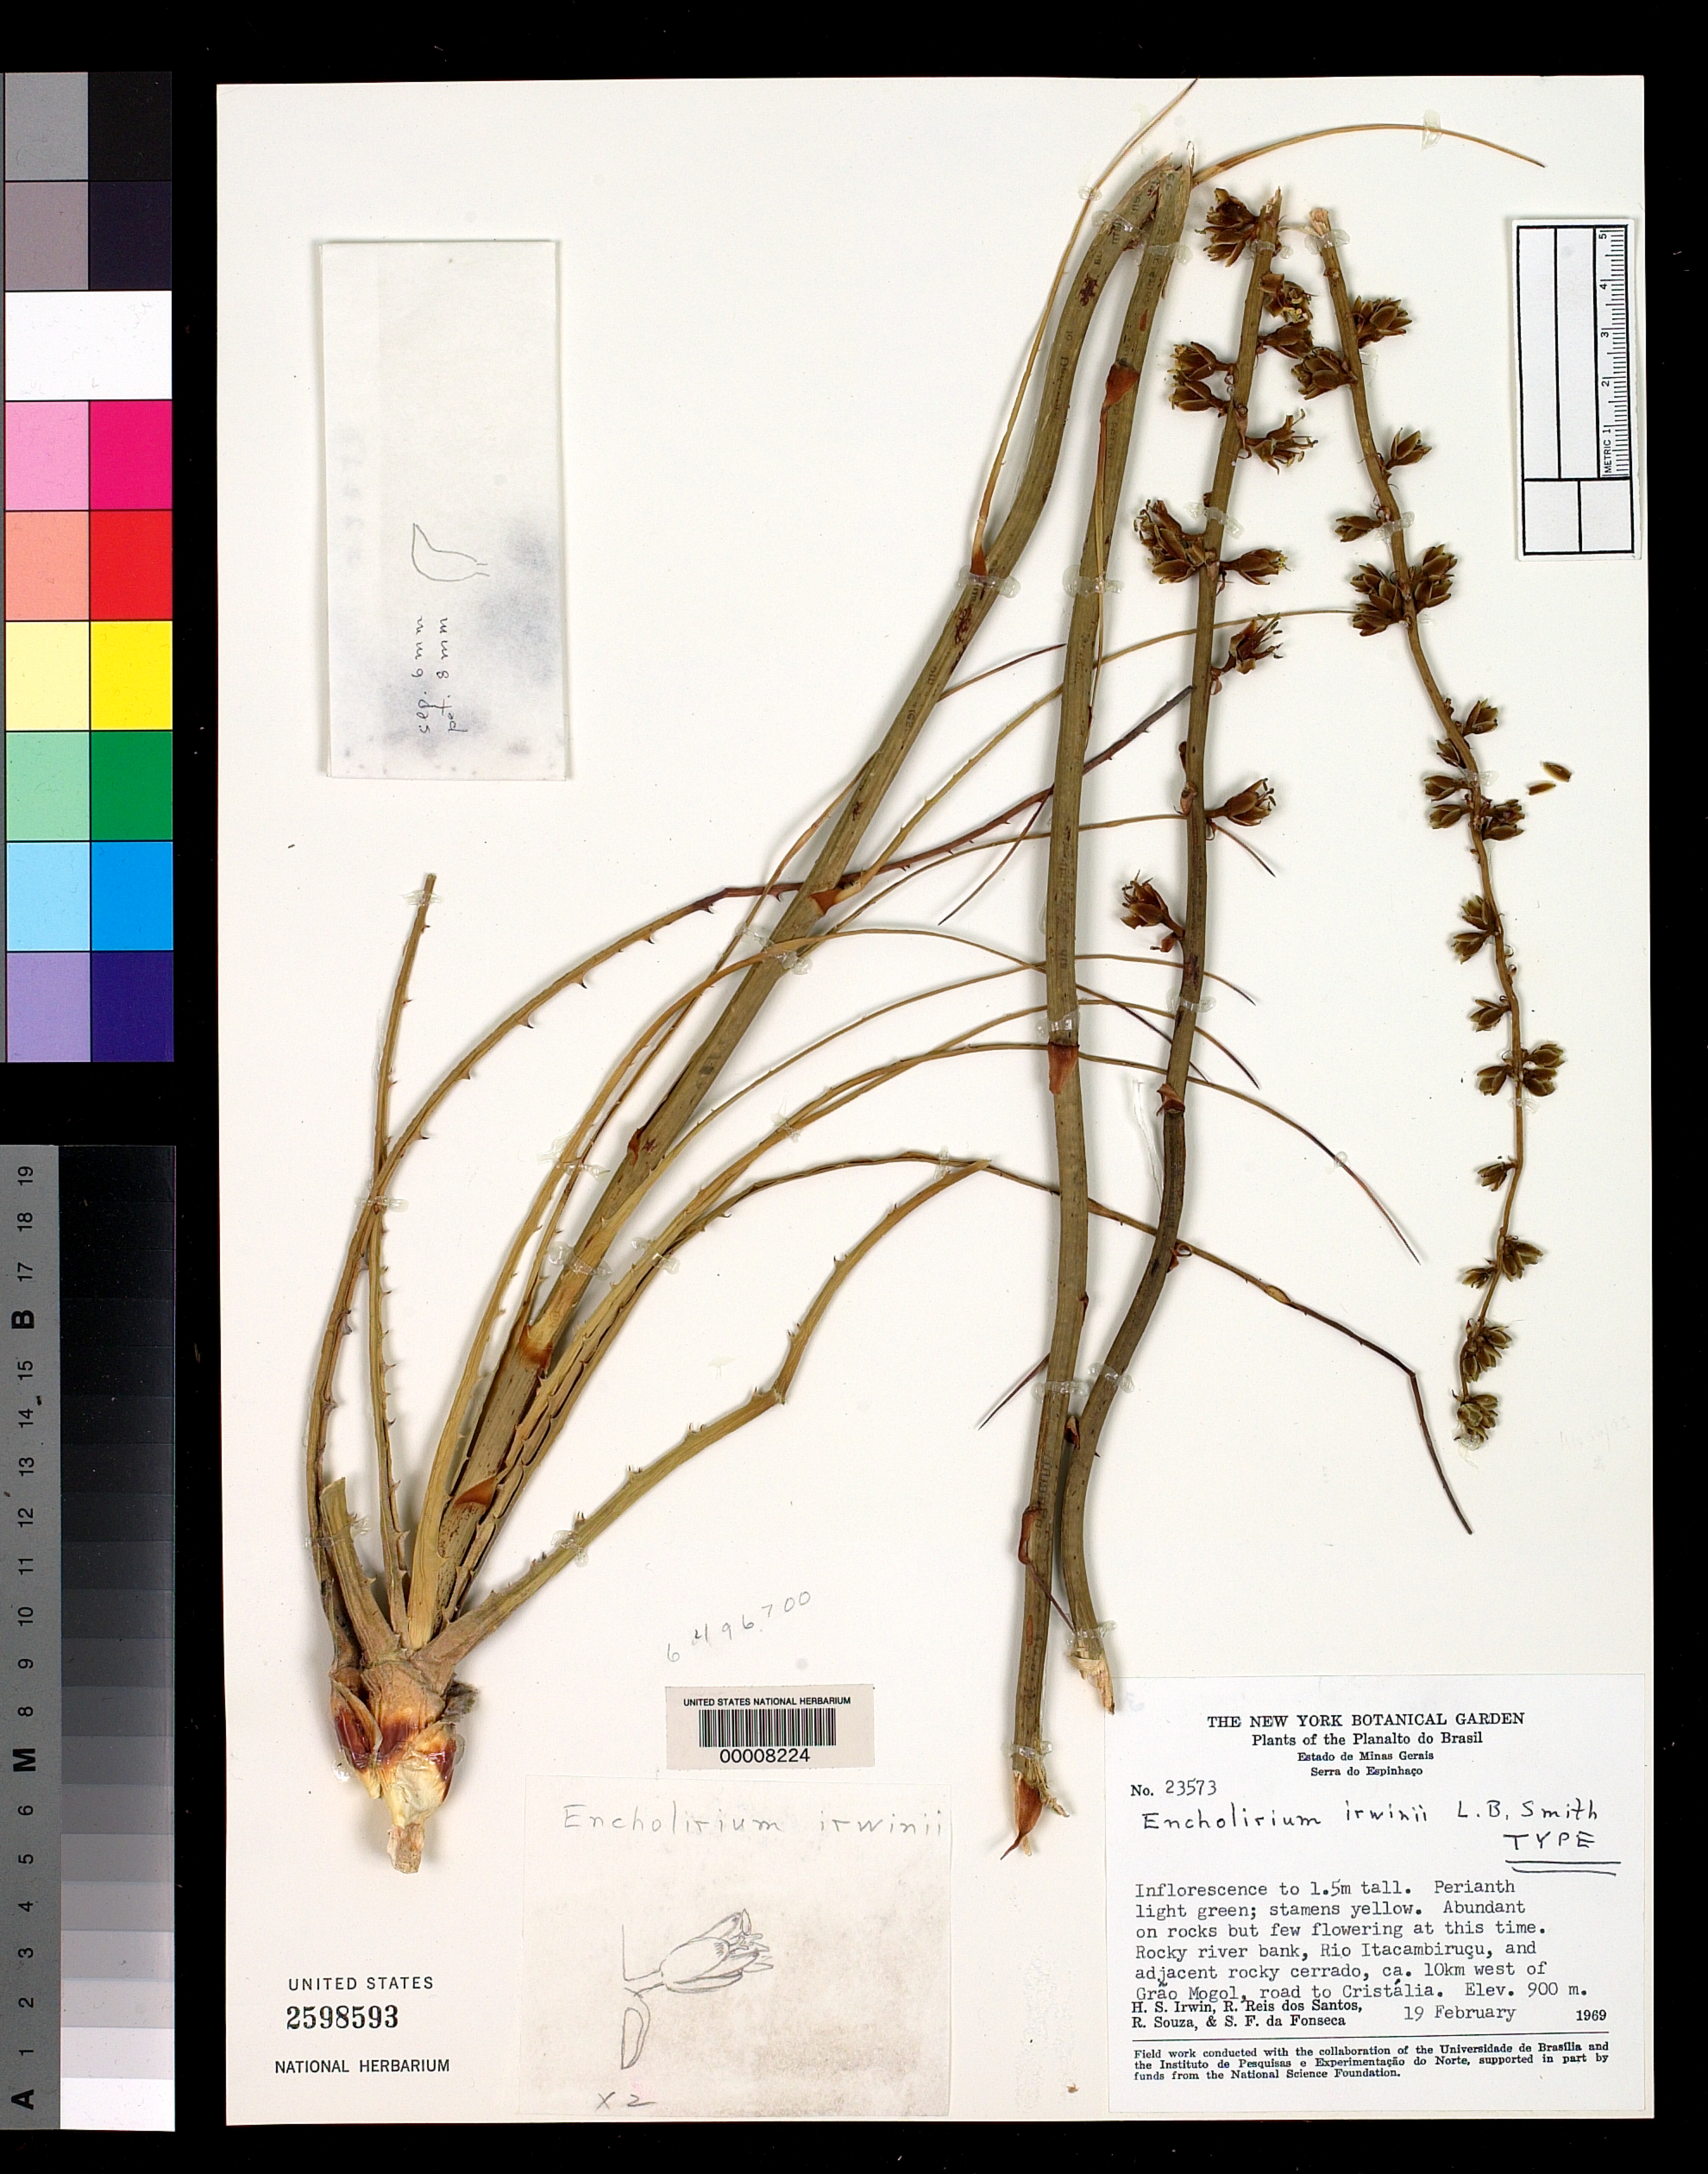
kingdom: Plantae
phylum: Tracheophyta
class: Liliopsida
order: Poales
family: Bromeliaceae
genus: Encholirium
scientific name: Encholirium irwinii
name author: L.B. Sm.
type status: Holotype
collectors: H. Irwin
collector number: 23573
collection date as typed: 19 Feb 1969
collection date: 1969-02-19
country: Brazil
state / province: Minas Gerais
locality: Rio Itacambirucu west of Grao Mogol, road to Cristalis.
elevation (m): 900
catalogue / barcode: US 2598593